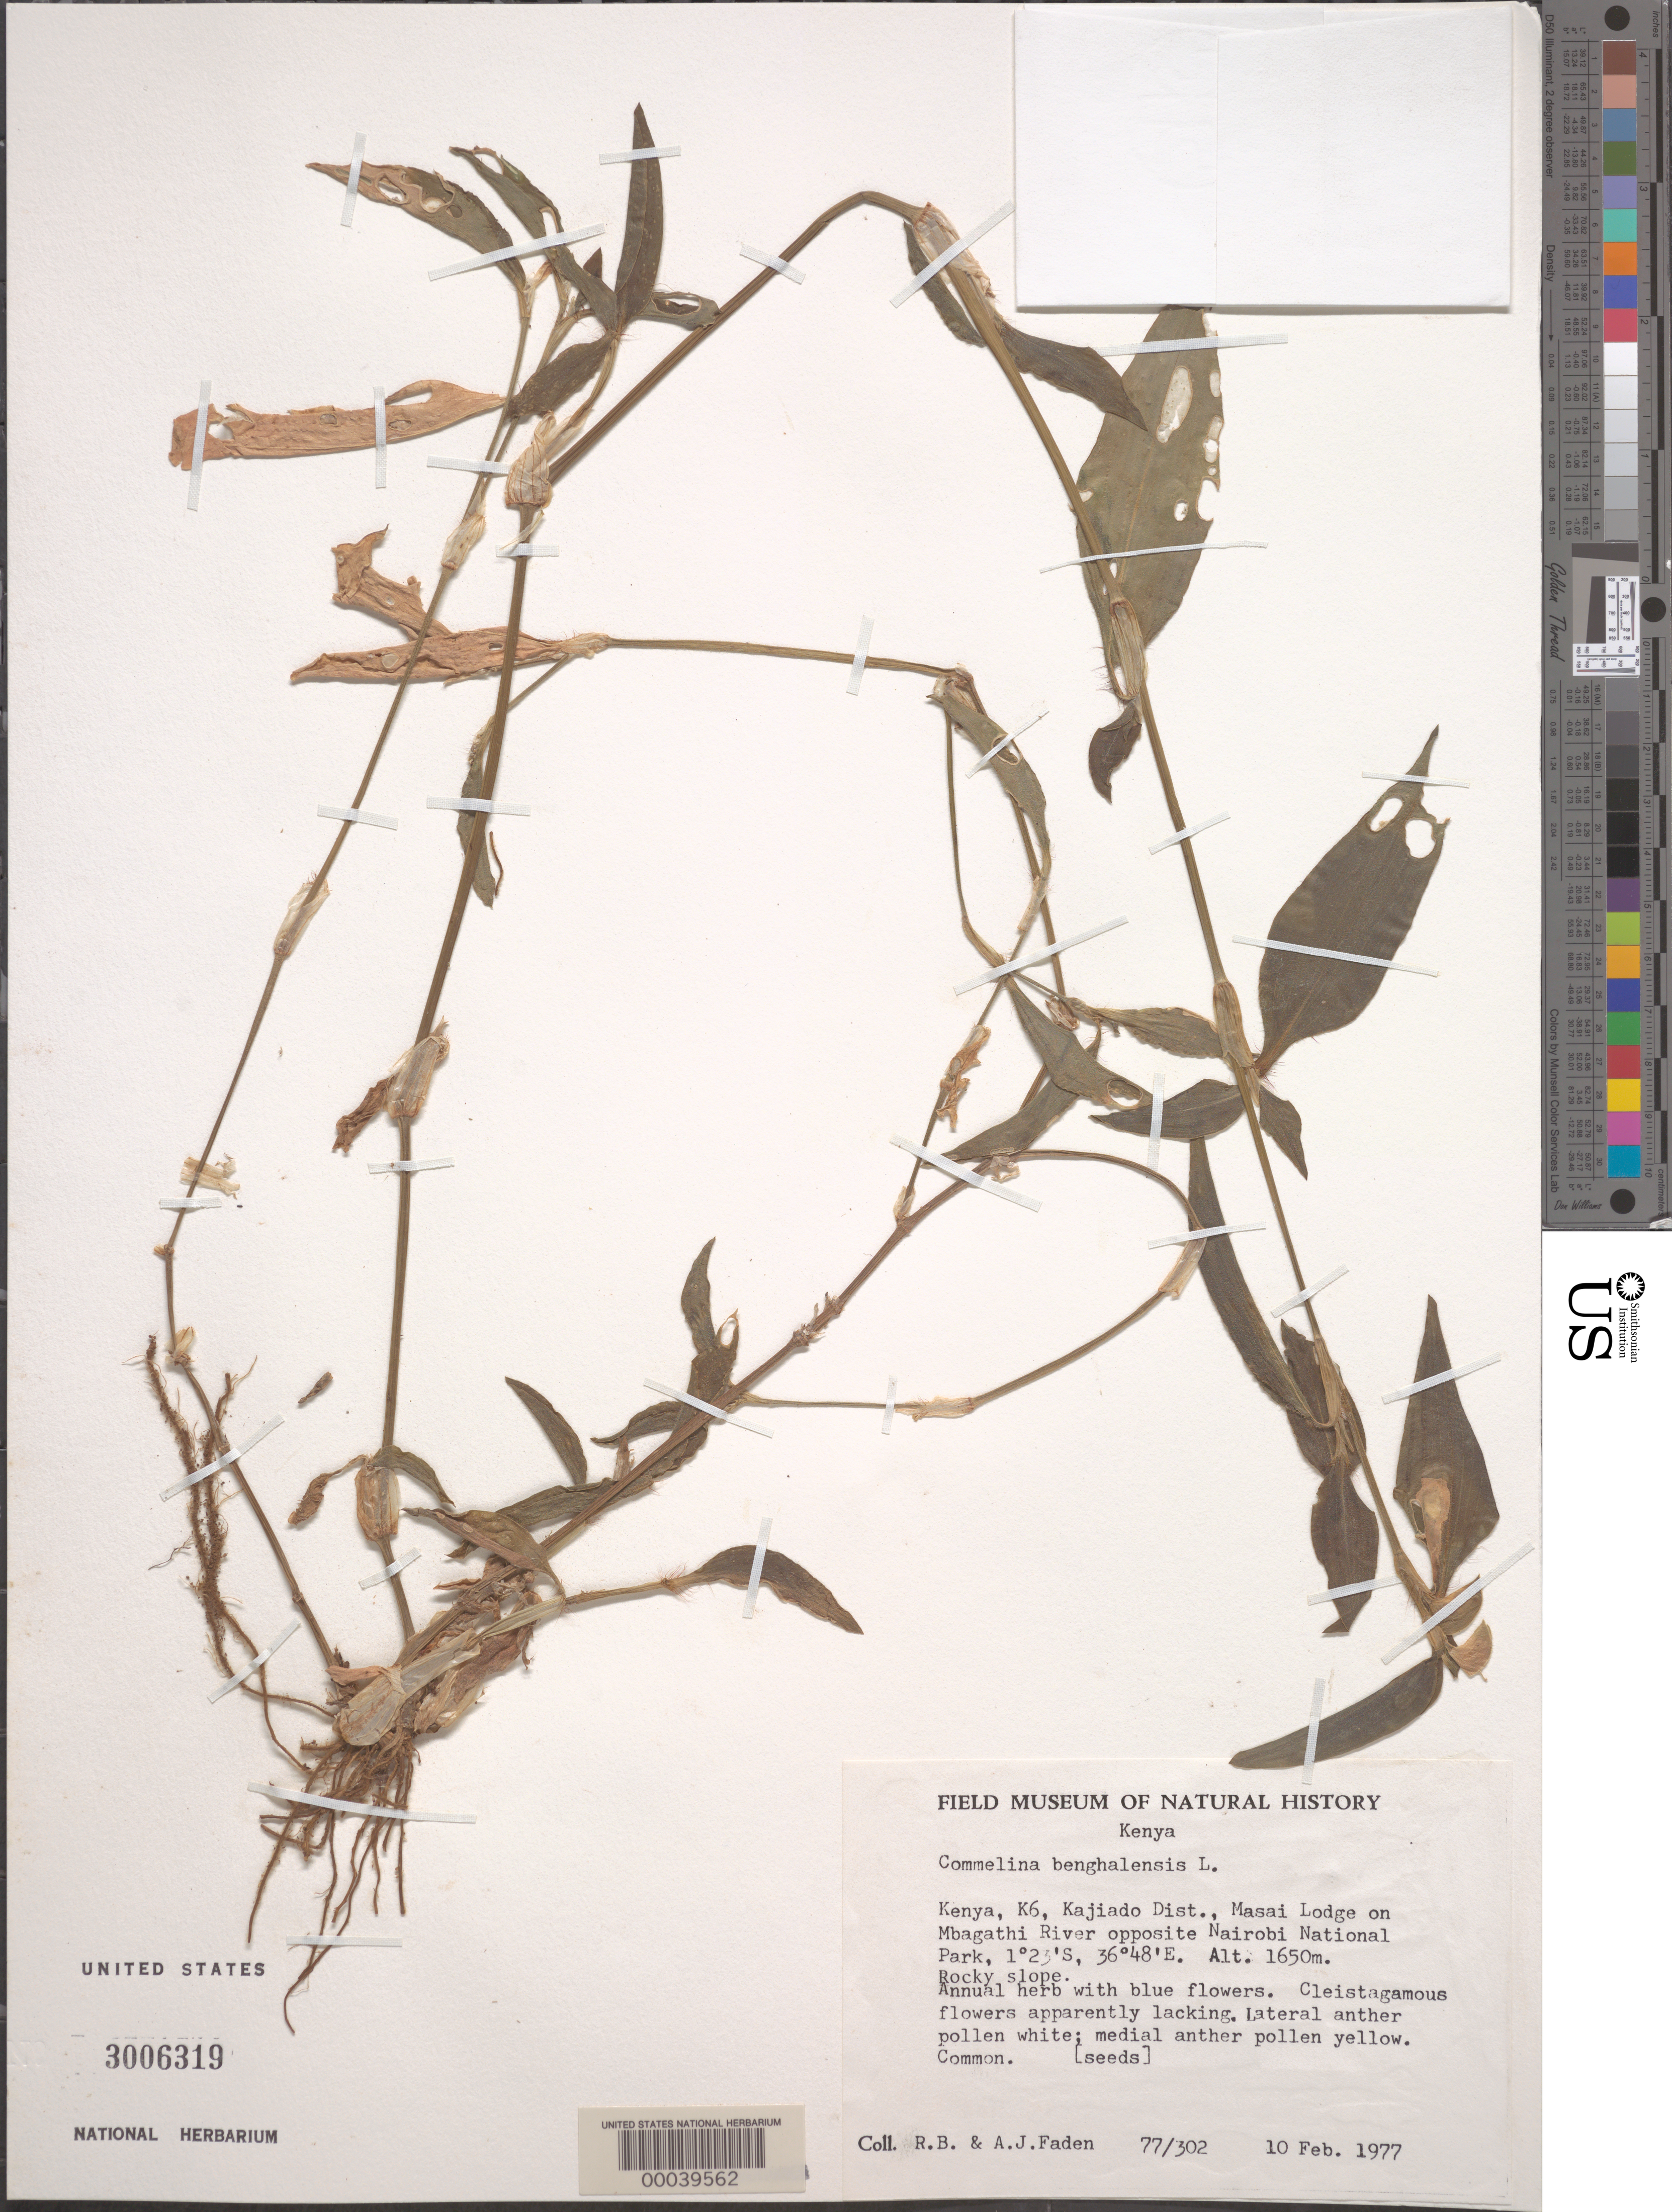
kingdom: Plantae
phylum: Tracheophyta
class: Liliopsida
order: Commelinales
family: Commelinaceae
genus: Commelina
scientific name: Commelina benghalensis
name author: L.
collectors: R. B. Faden & A. J. Faden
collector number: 77/302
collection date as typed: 10 Feb 1977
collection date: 1977-02-10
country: Kenya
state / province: Kajiado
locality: Mbagathi river, oppoosite nairobi national park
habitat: Rocky slope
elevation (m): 1650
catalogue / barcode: US 3006319